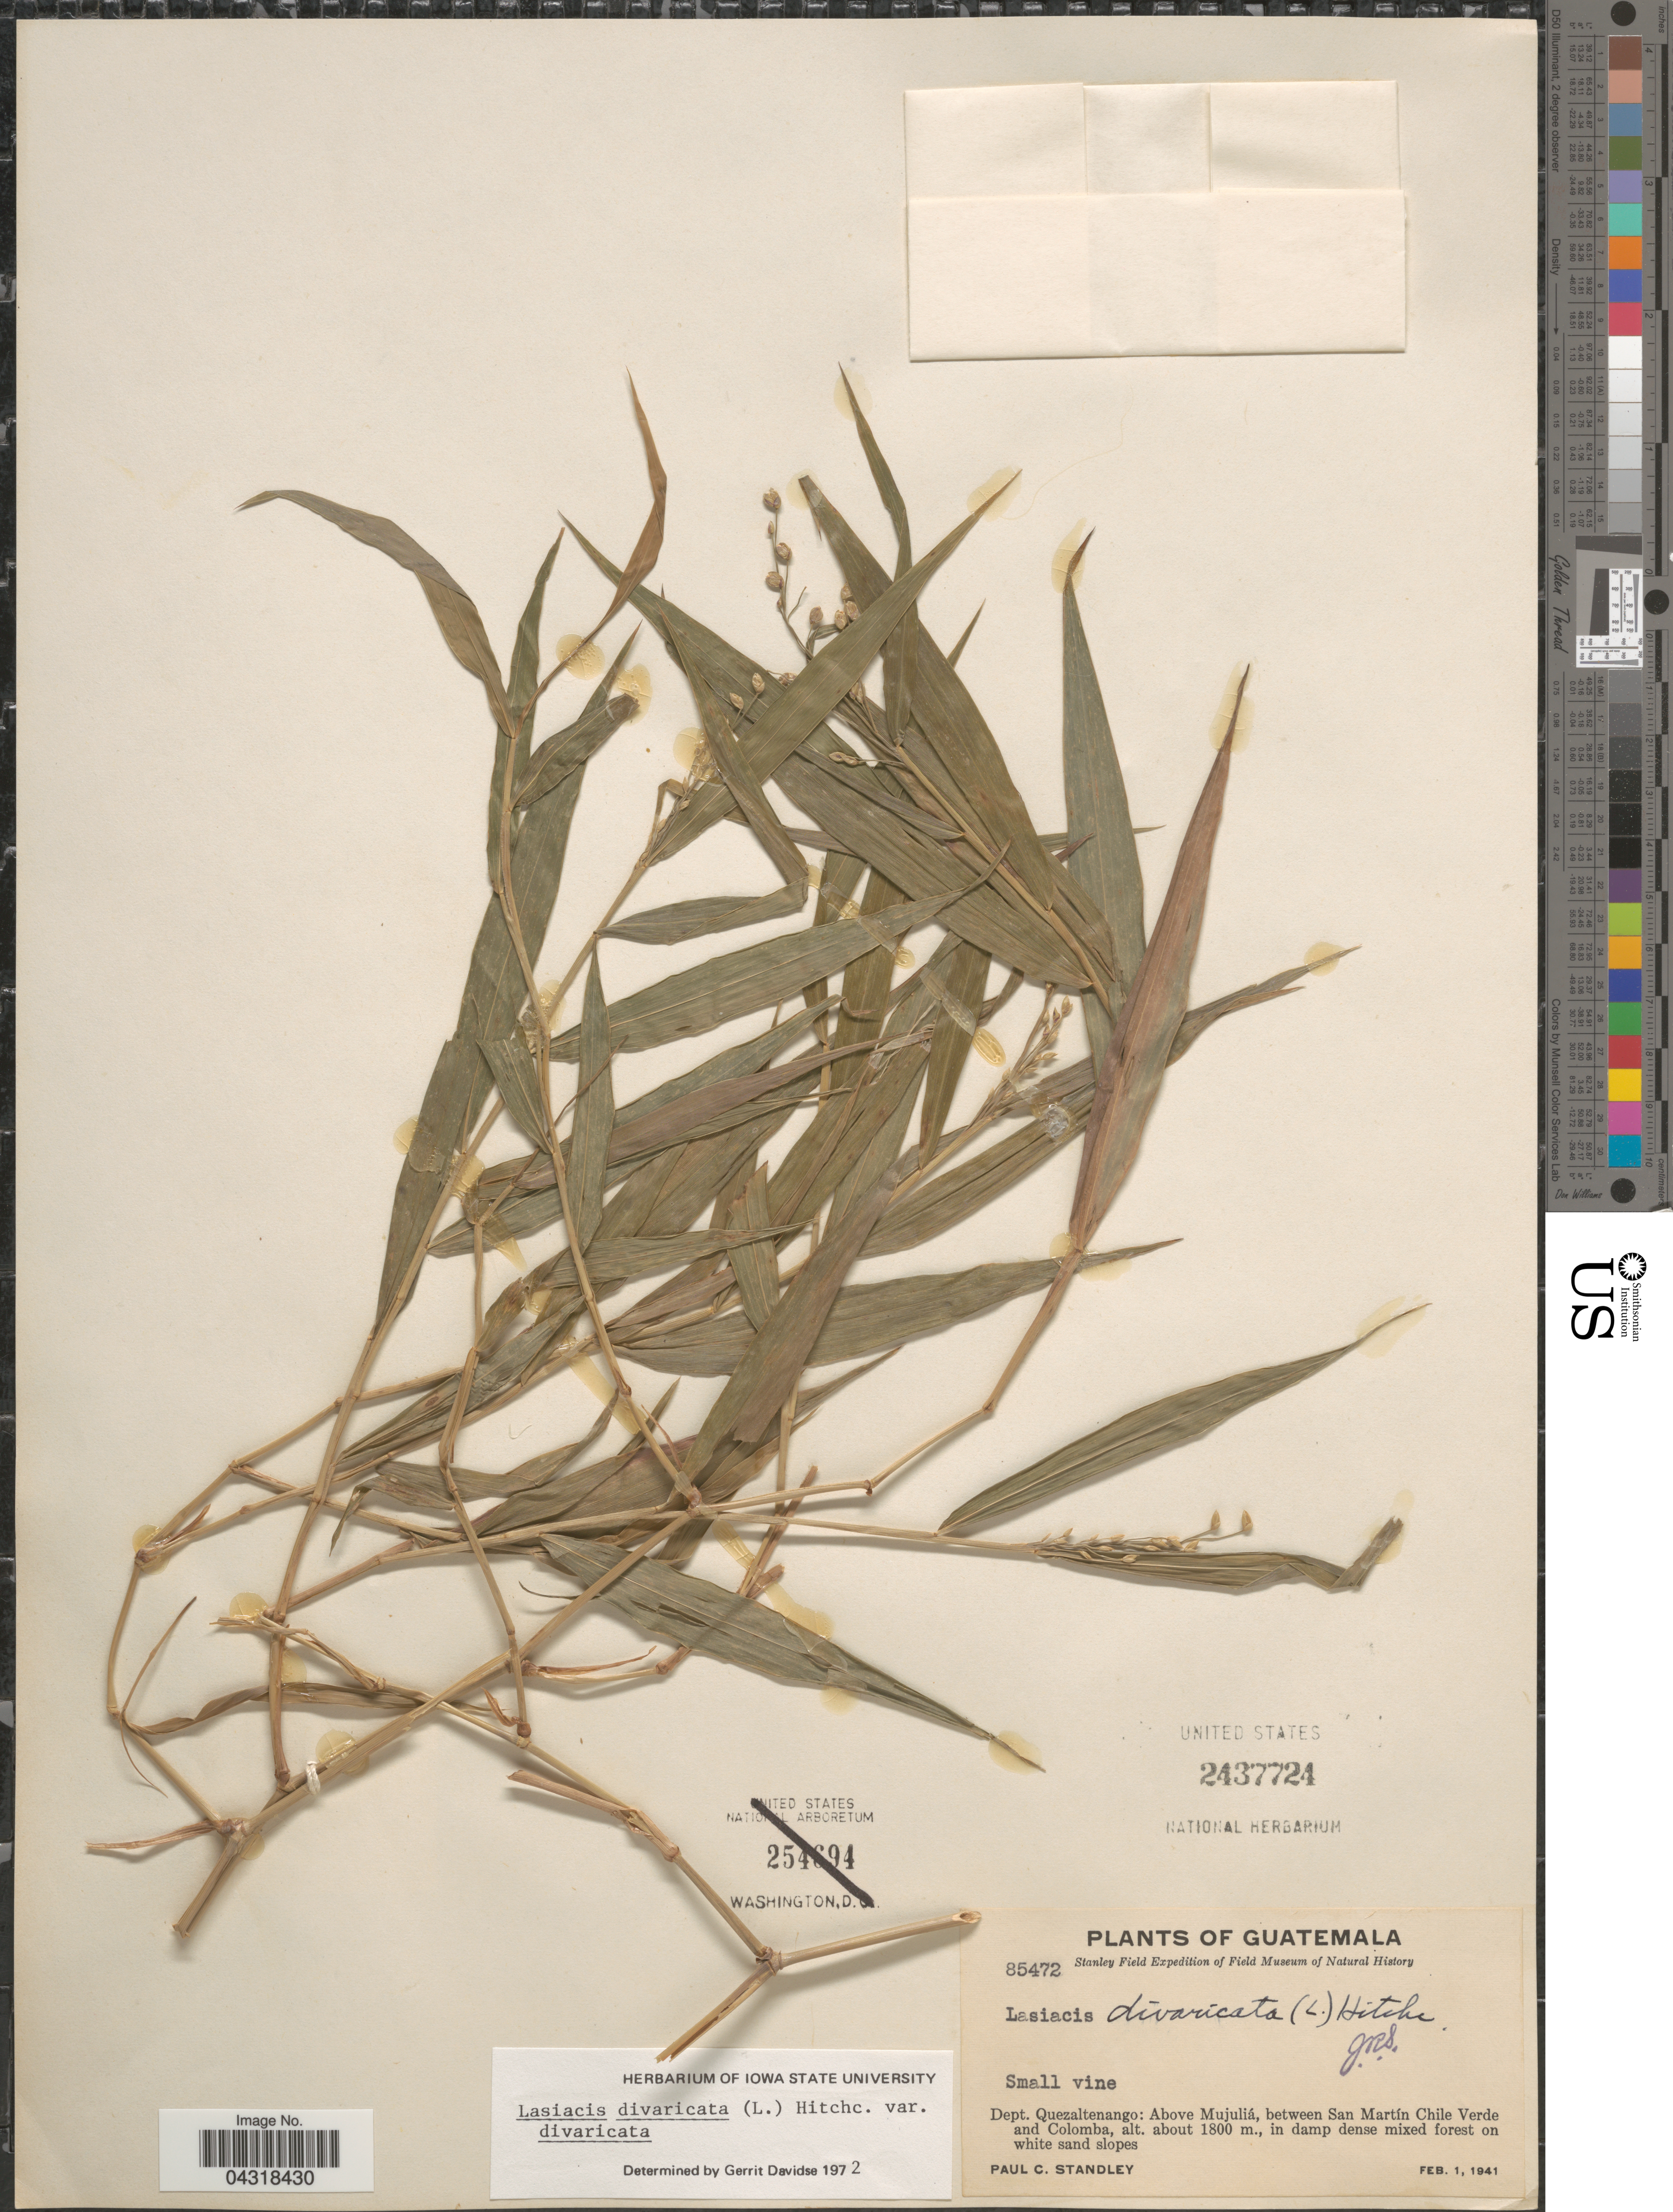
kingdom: Plantae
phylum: Tracheophyta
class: Liliopsida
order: Poales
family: Poaceae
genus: Lasiacis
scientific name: Lasiacis divaricata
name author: (L.) Hitchc.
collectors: P. C. Standley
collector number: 85472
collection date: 1941-02-01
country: Guatemala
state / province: Quetzaltenango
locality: Stanley Field Expedition of Field Museum of Natural History. Dept. Quezaltenango: Above Mujuliá, between San Martín Chile Verde and Colomba.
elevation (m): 1800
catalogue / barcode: US 2437724